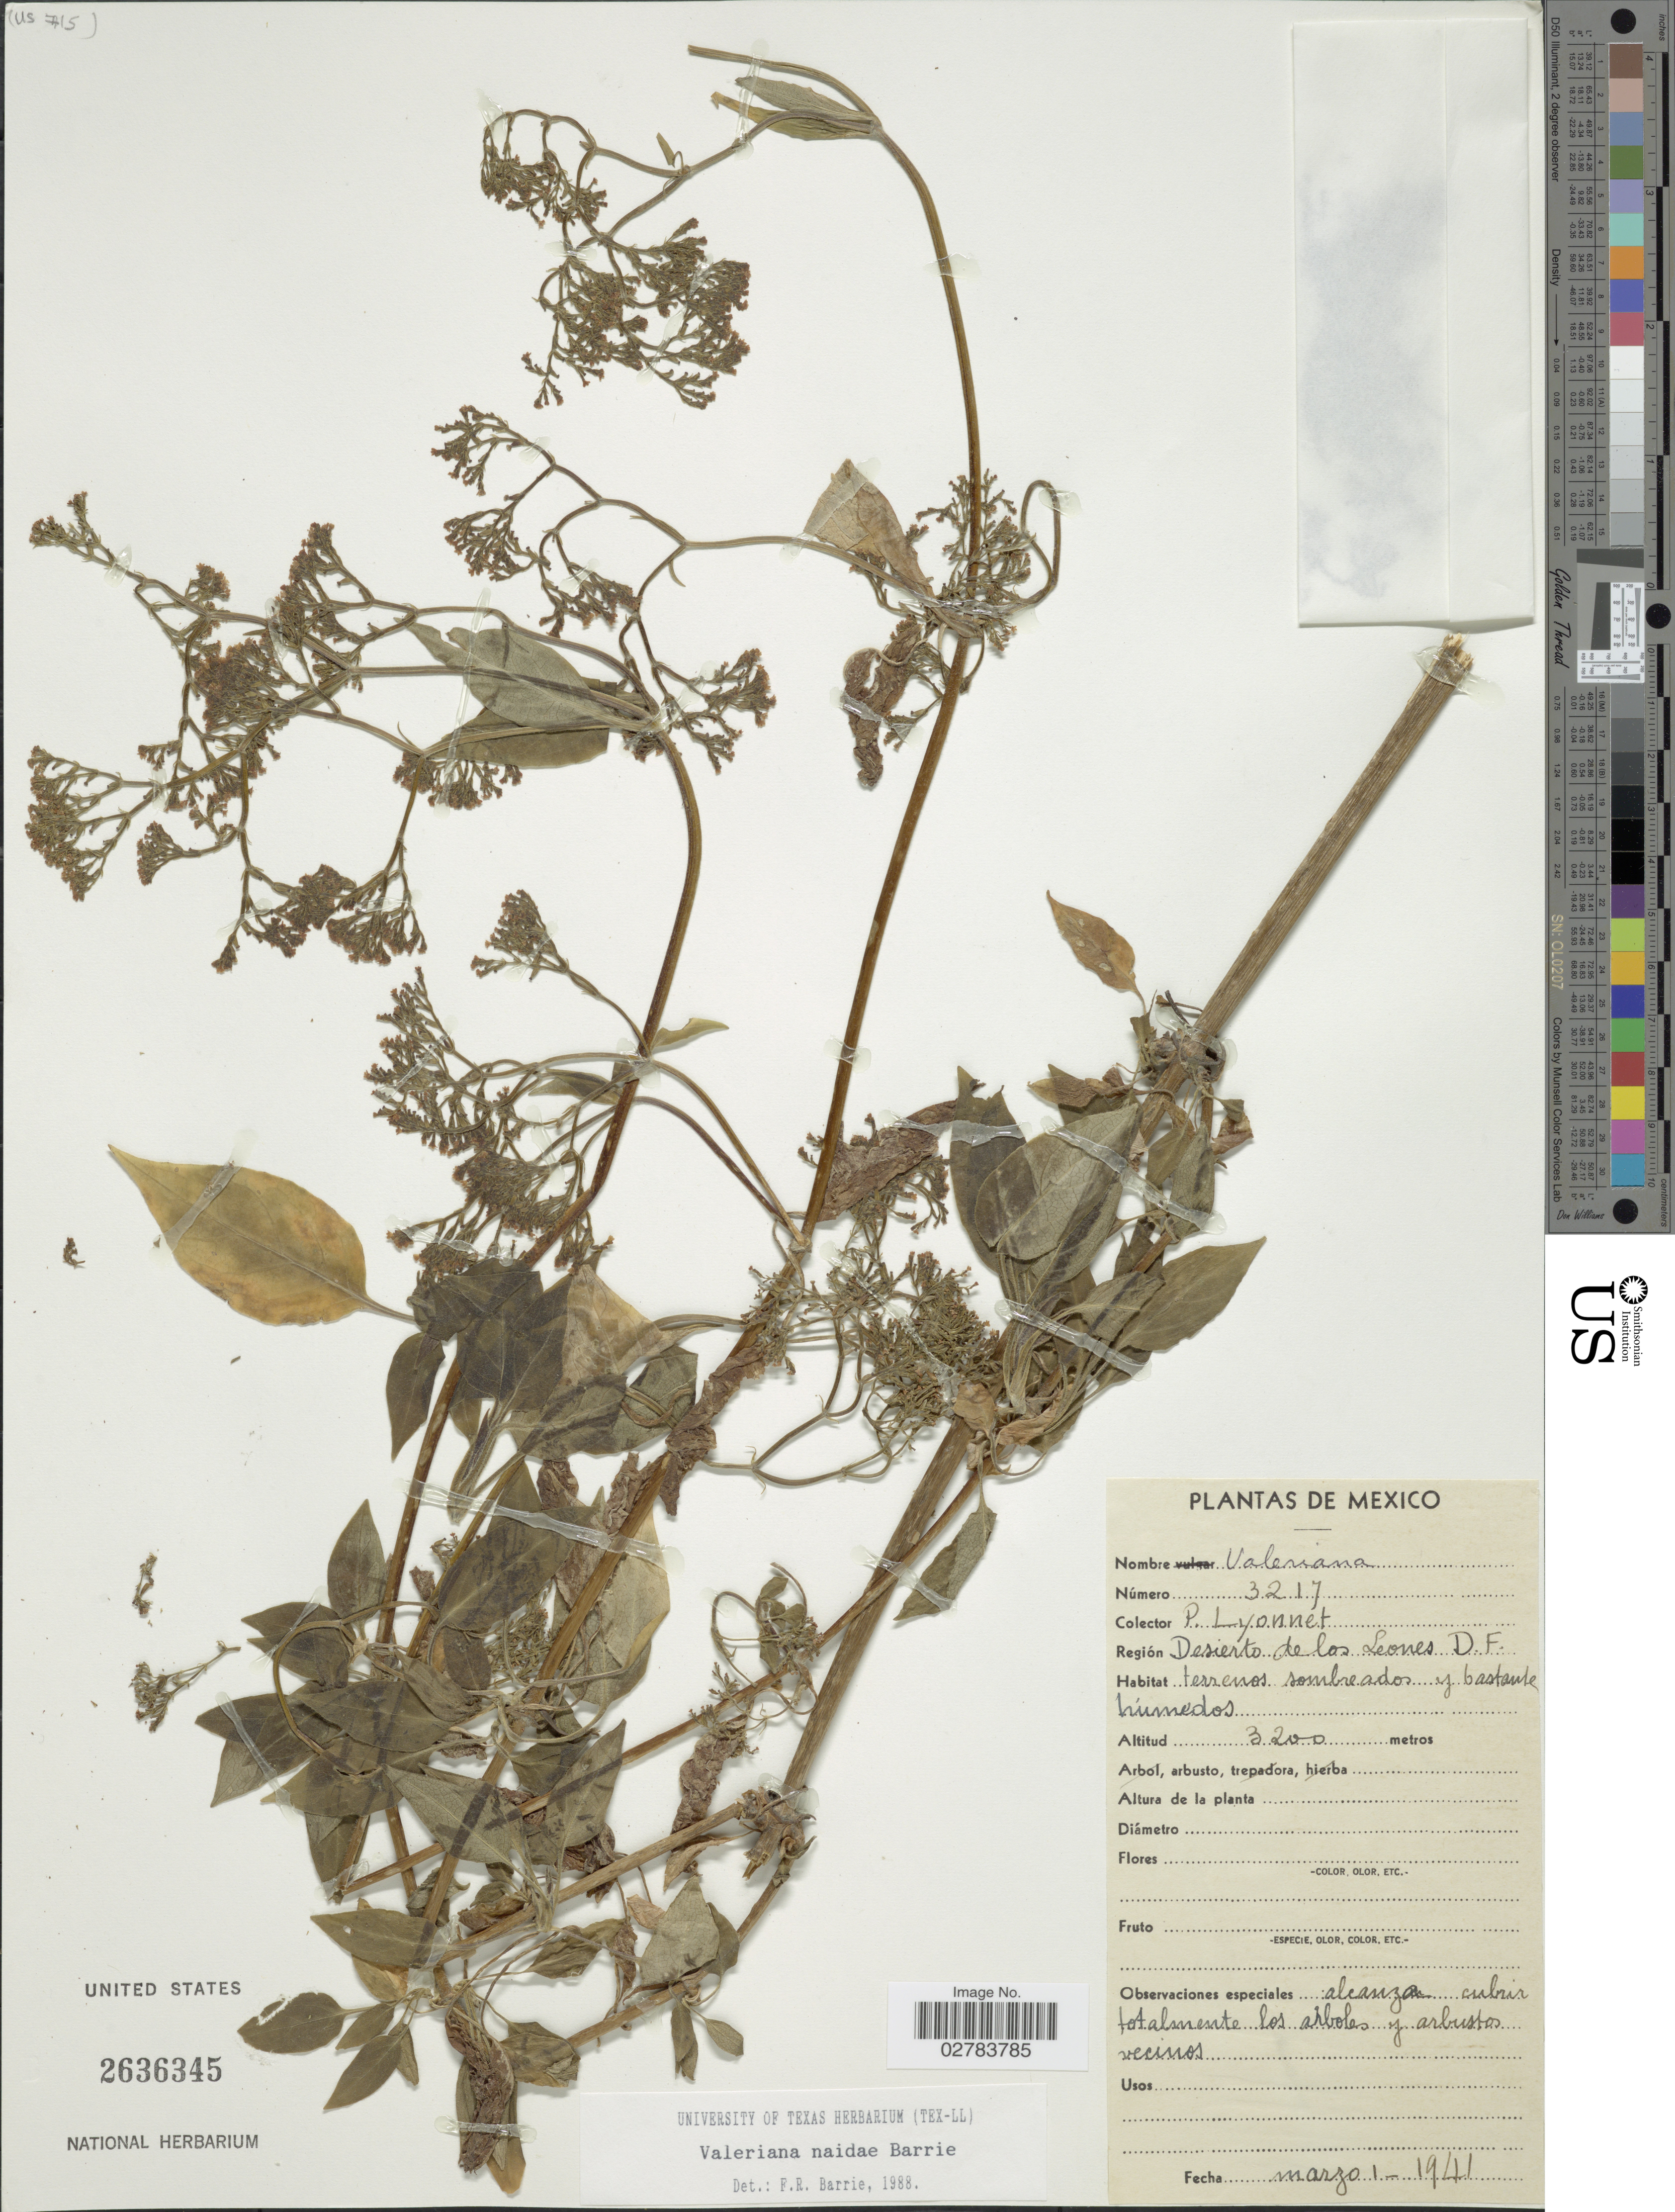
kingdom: Plantae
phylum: Tracheophyta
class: Magnoliopsida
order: Dipsacales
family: Caprifoliaceae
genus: Valeriana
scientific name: Valeriana naidae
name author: Barrie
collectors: P. Lyonnet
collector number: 3217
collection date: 1941-03-01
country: Mexico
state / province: Distrito Federal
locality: Desierto de los Leones.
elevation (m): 3200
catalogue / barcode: US 2636345